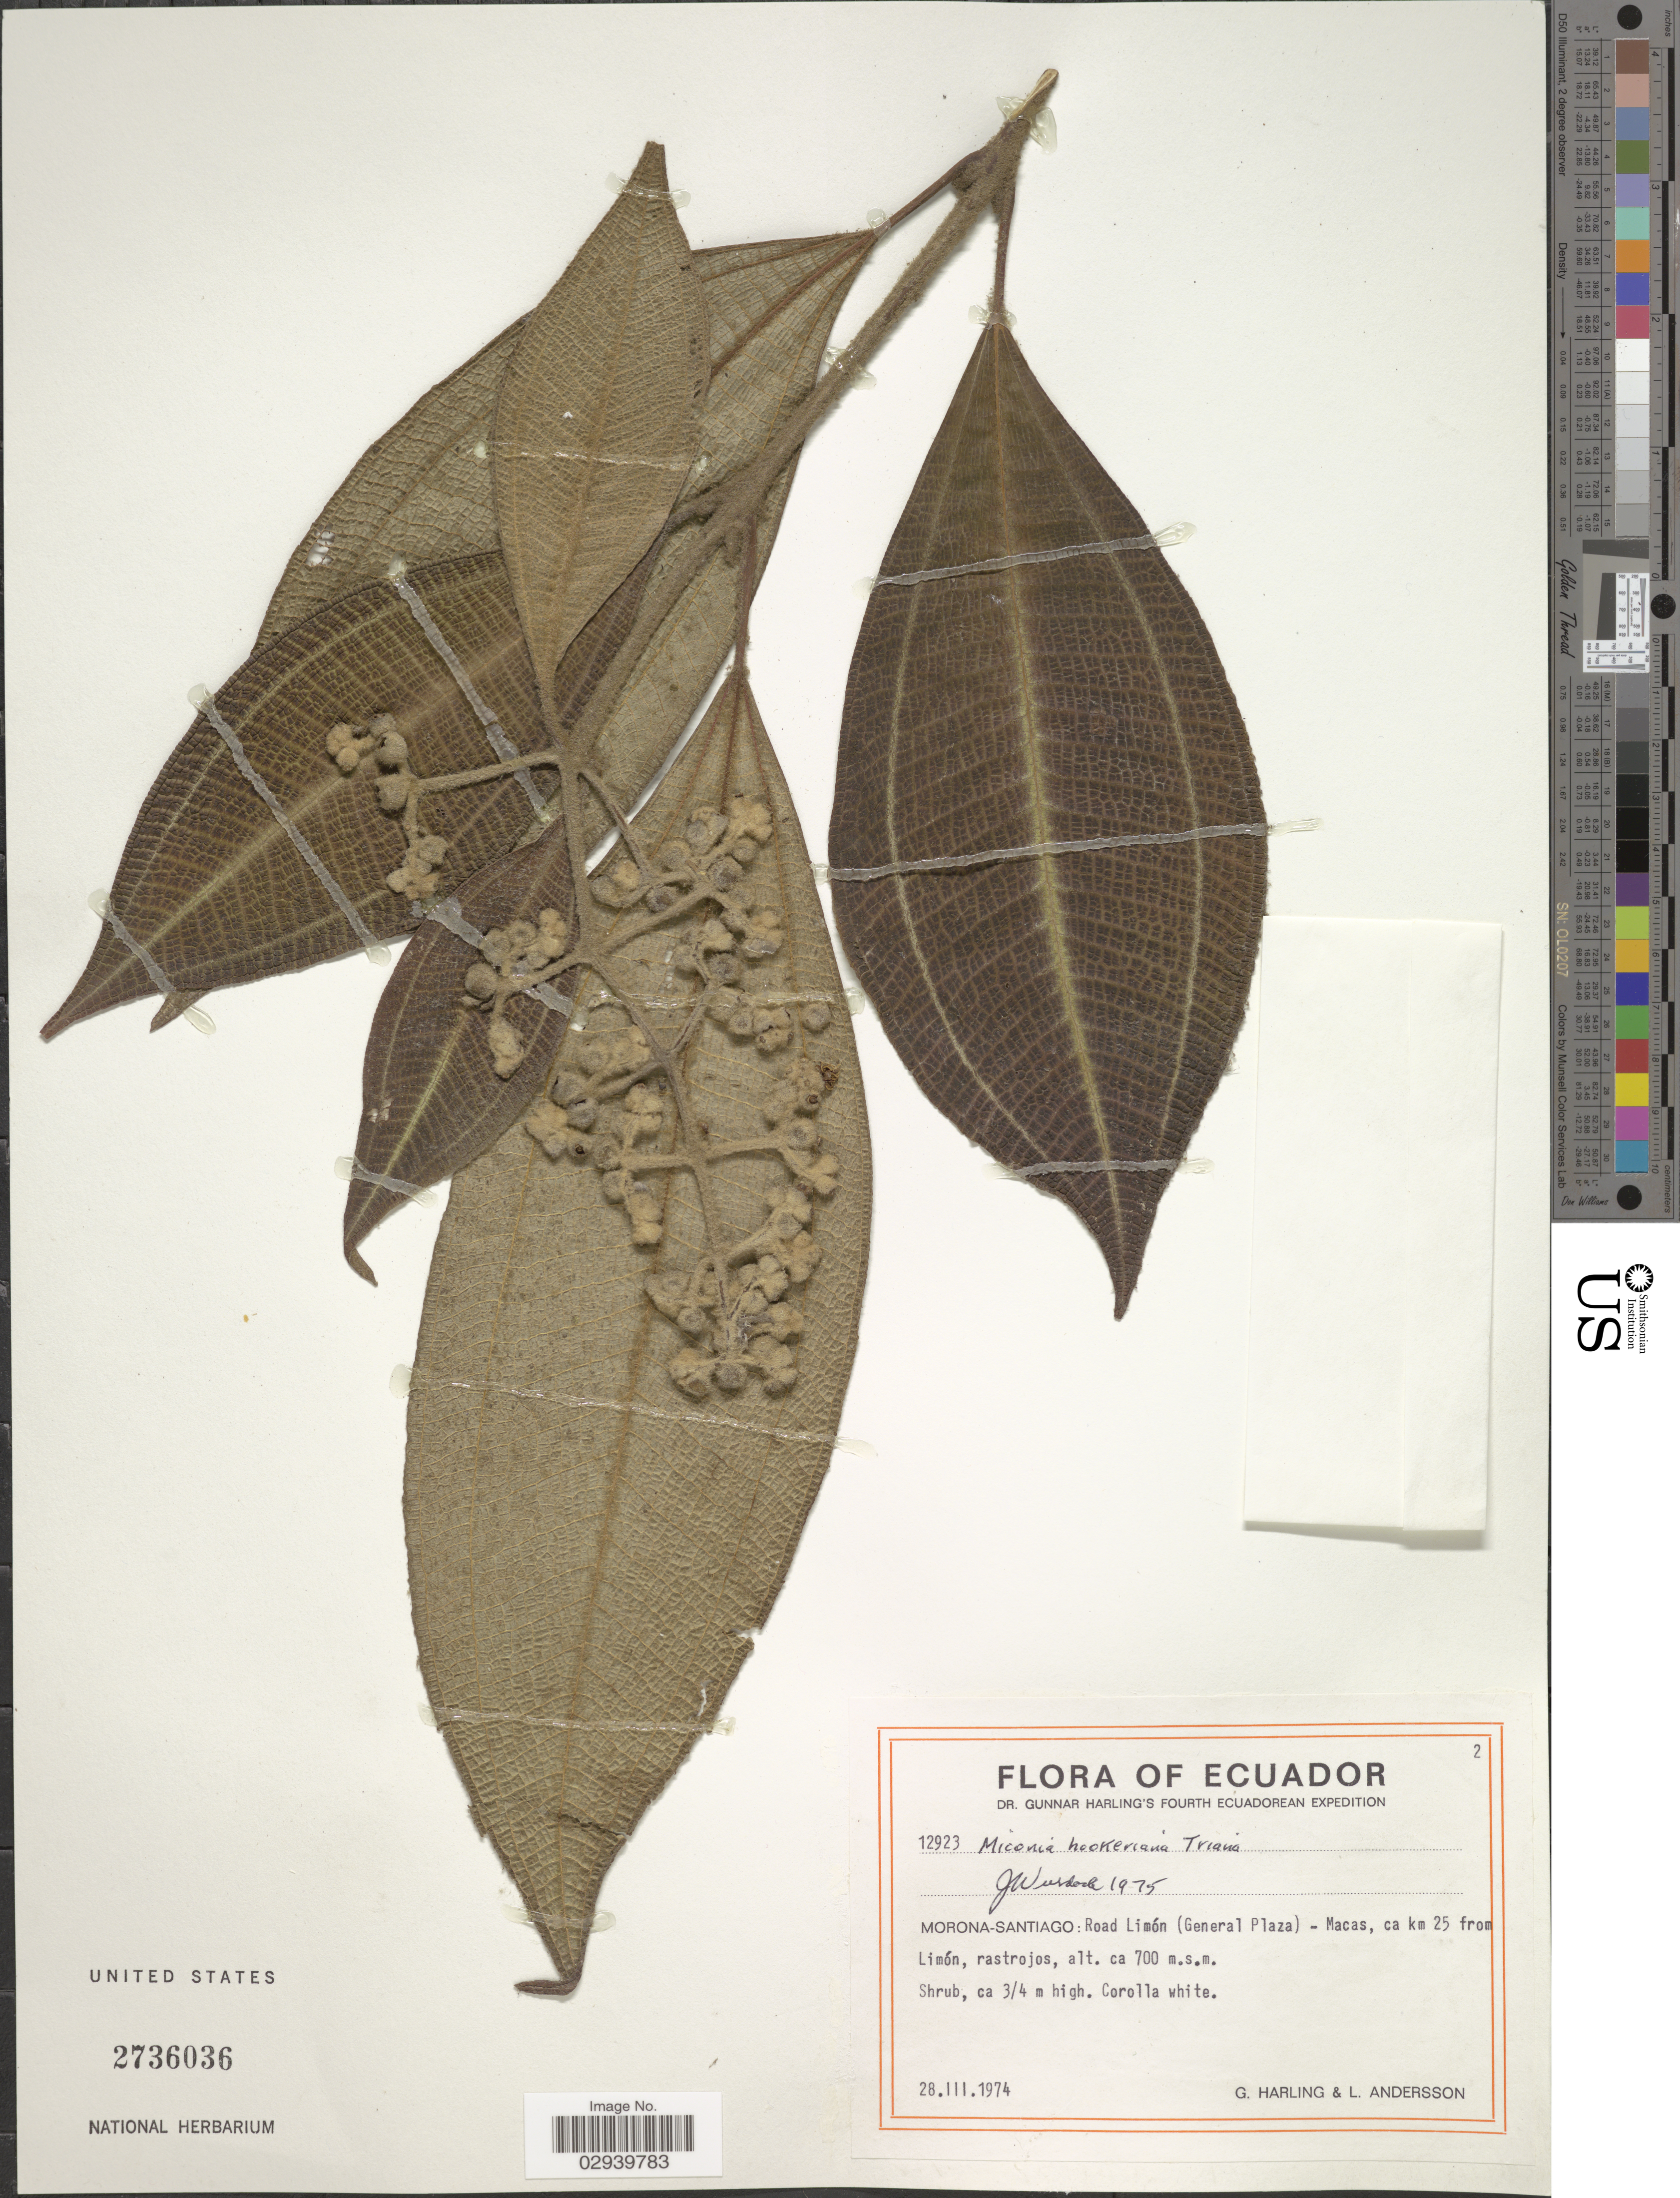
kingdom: Plantae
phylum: Tracheophyta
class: Magnoliopsida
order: Myrtales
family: Melastomataceae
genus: Miconia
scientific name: Miconia hookeriana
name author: Triana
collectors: G. Harling & L. Andersson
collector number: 12923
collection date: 1974-03-28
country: Ecuador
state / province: Morona-Santiago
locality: Morona-Santiago: Road Limón (General Plaza) - Macas, ca km 25 from Limón.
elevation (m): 700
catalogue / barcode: US 2736036